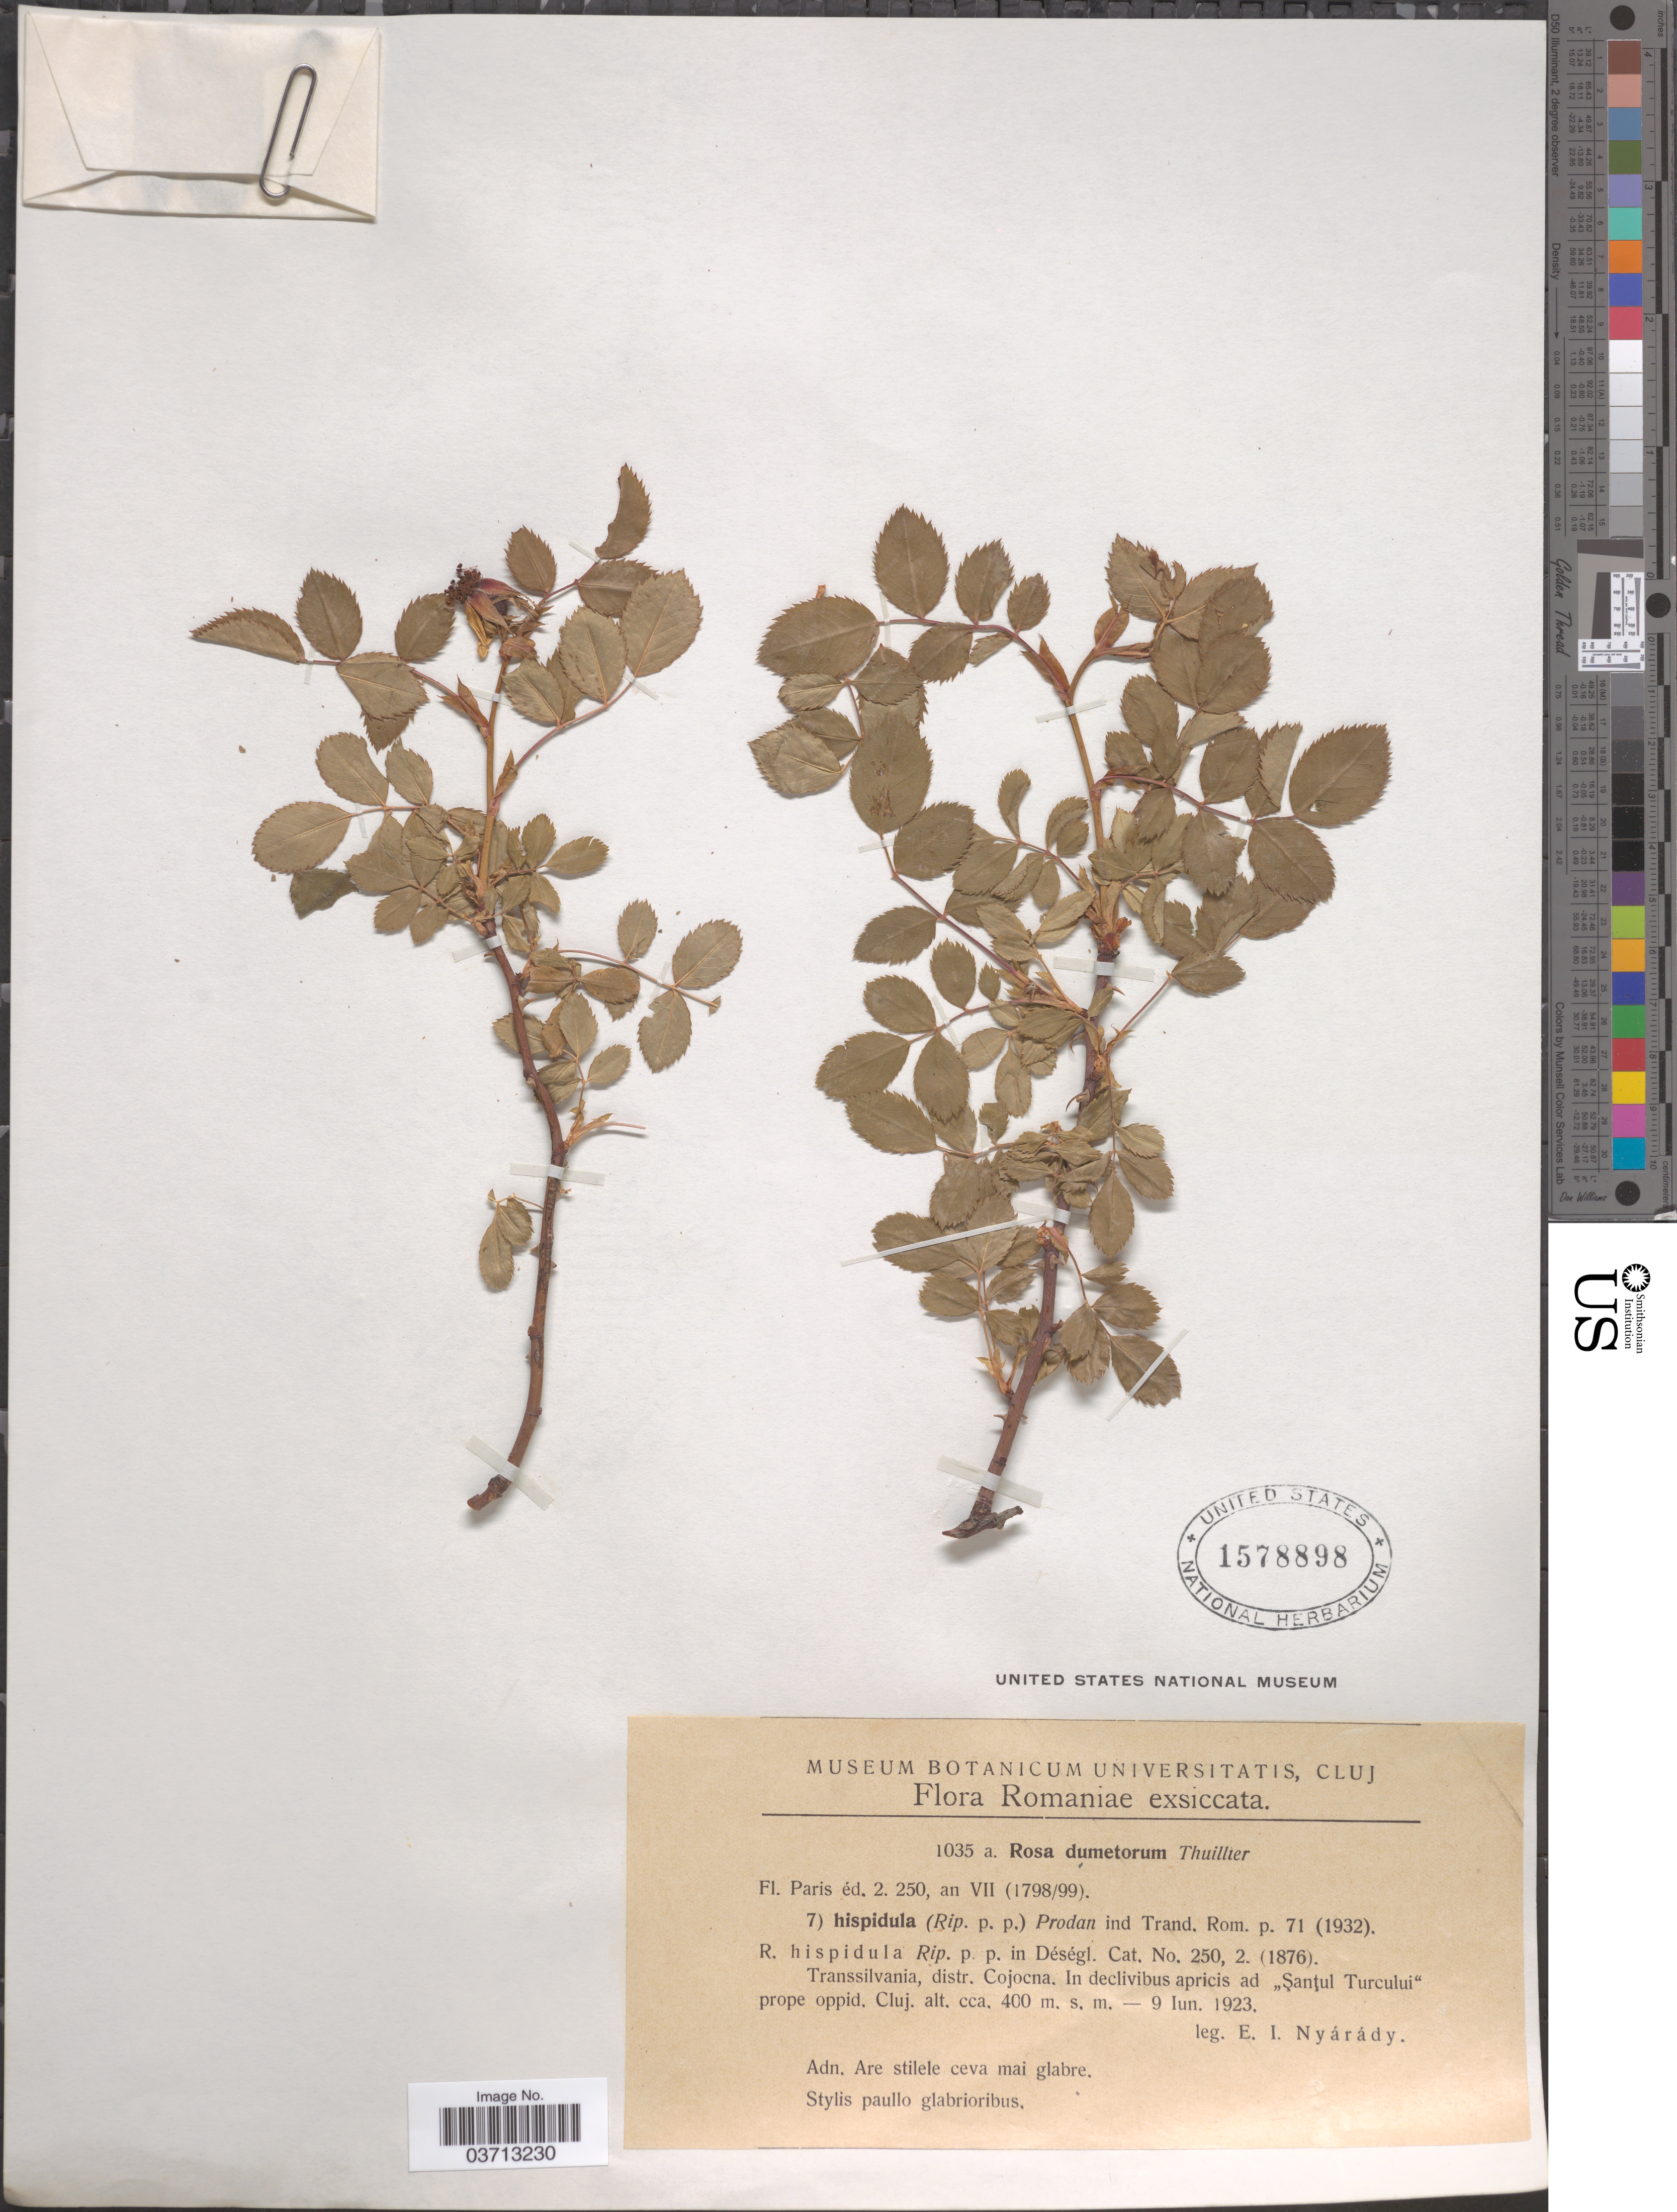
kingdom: Plantae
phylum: Tracheophyta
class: Magnoliopsida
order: Rosales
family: Rosaceae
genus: Rosa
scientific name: Rosa dumetorum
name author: Lange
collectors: E. Nyárády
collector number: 1035 a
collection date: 1923-06-09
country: Romania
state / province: Cluj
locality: Transsilvania, distr. Cojocna. In declivibus apricis ad "Şanţul Turcului" prope oppid. Cluj.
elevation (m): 400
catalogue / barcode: US 1578898